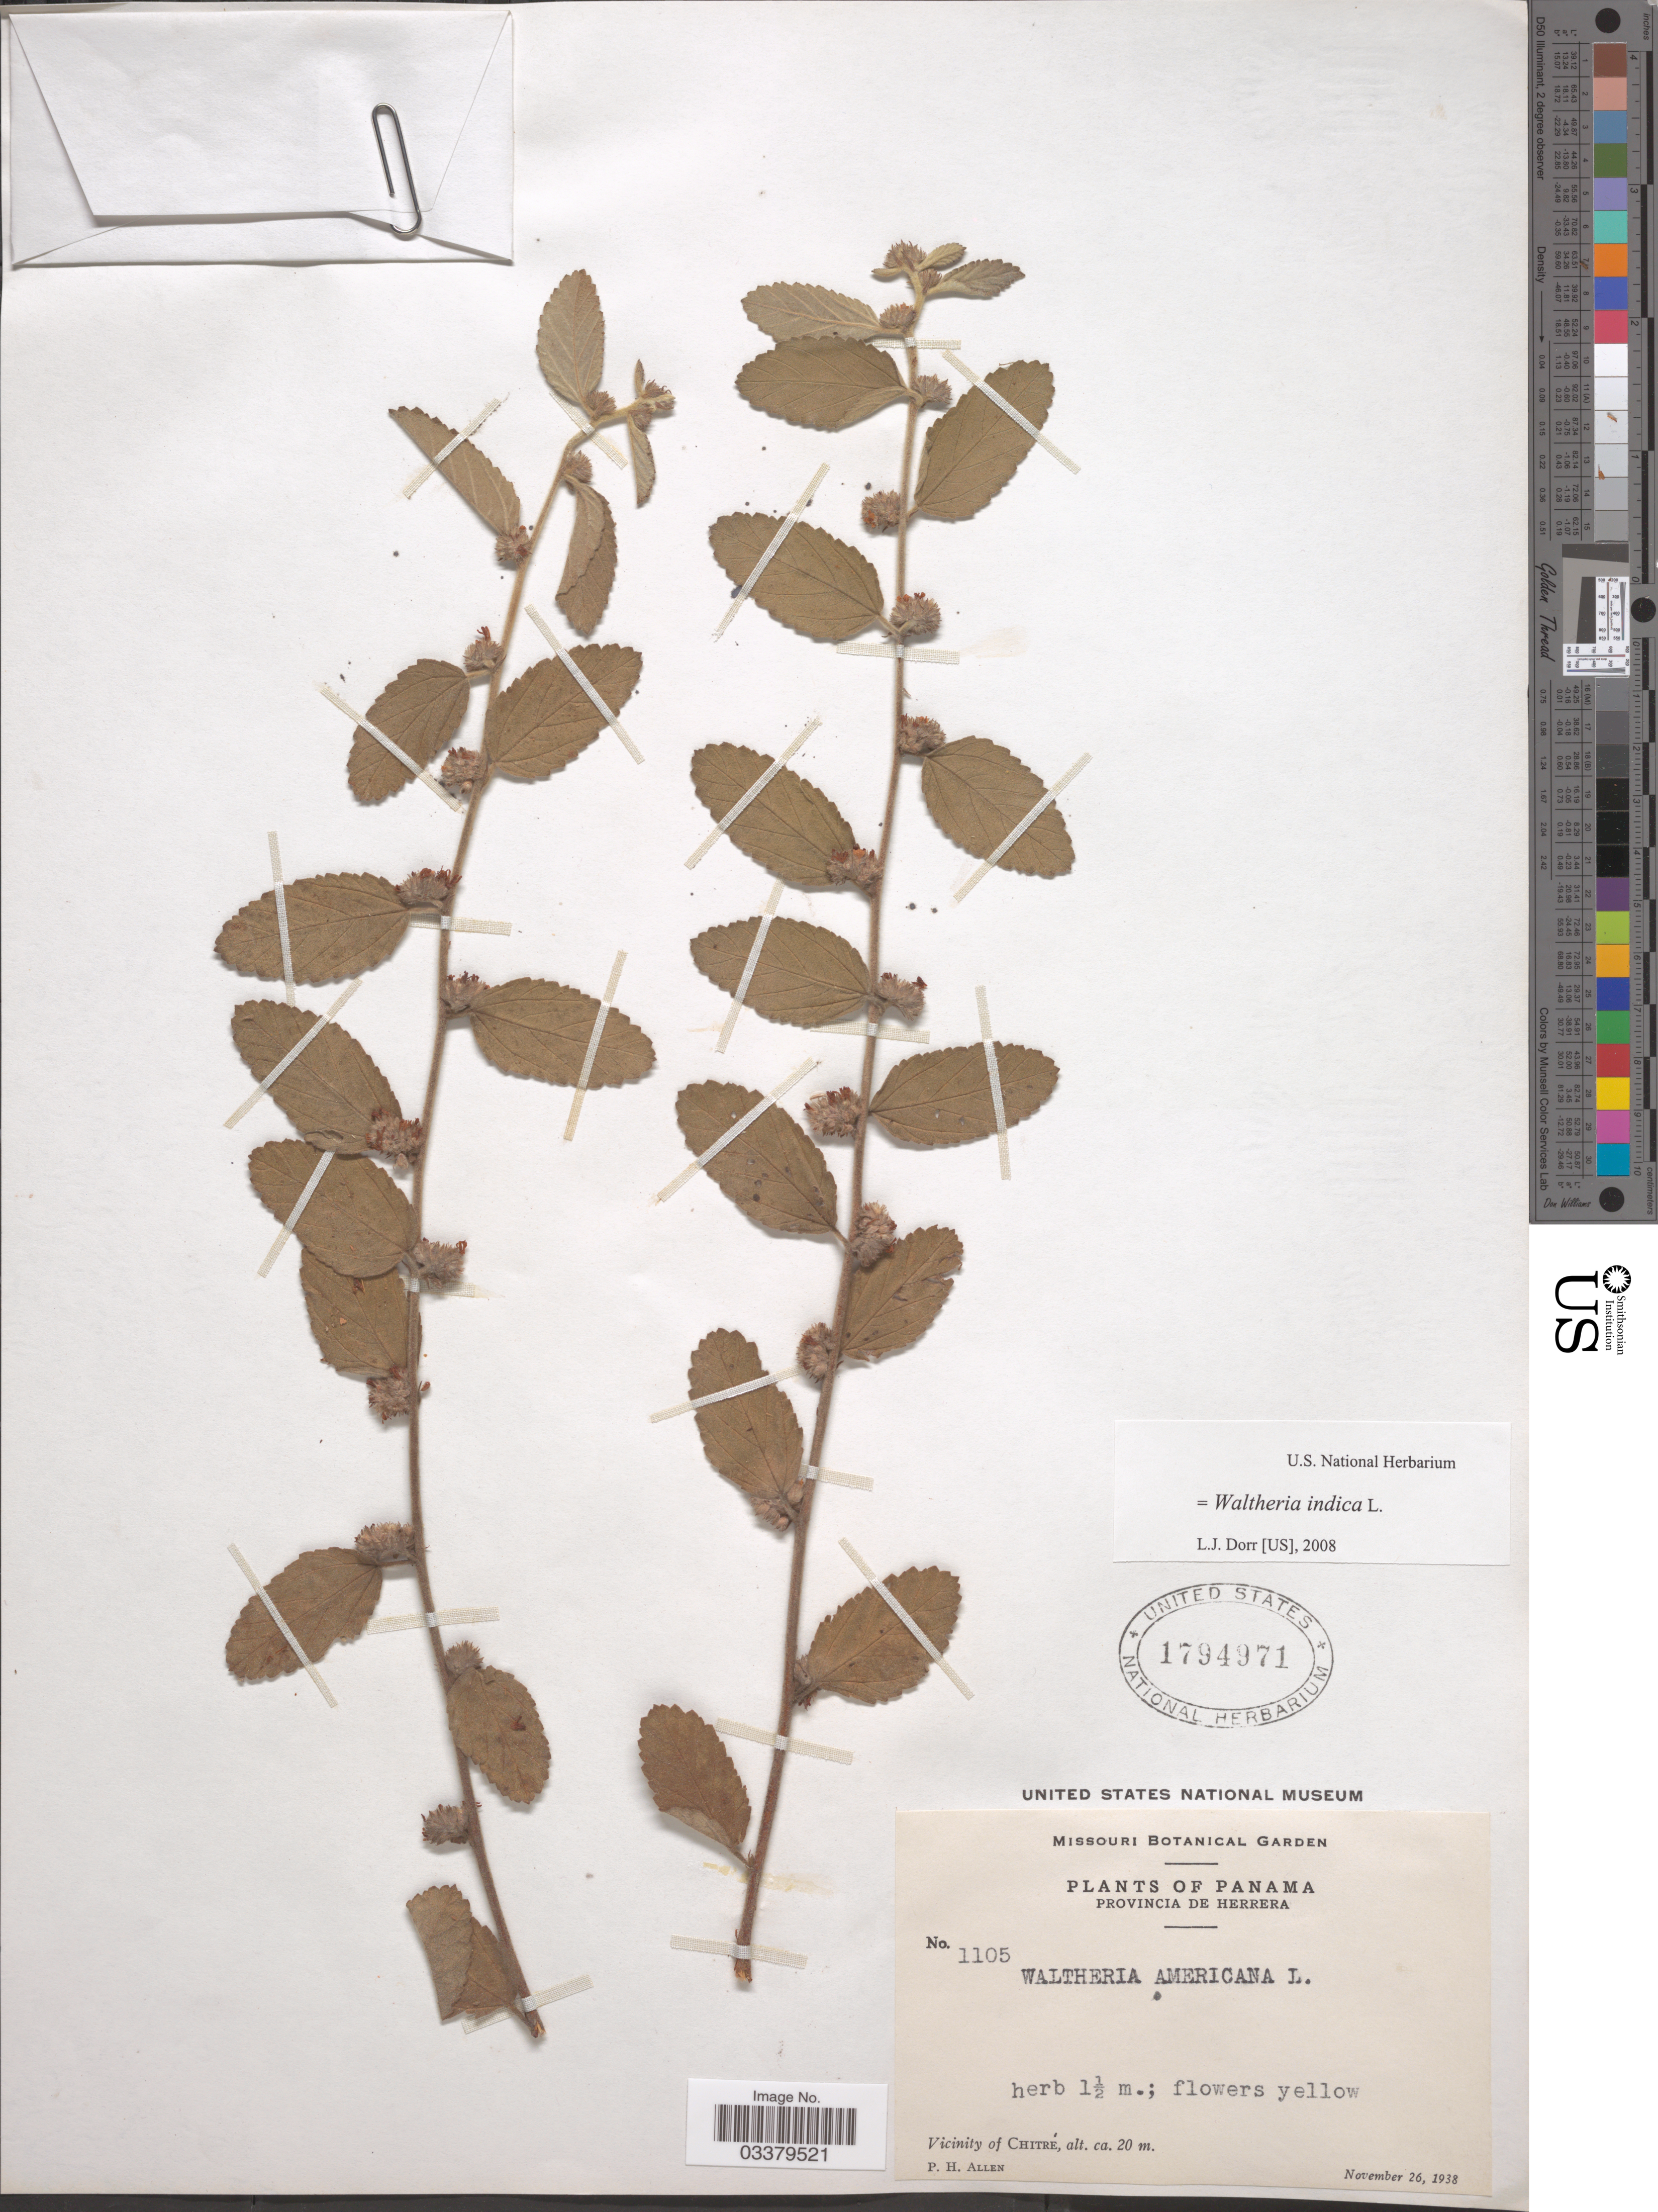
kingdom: Plantae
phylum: Tracheophyta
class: Magnoliopsida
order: Malvales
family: Malvaceae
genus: Waltheria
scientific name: Waltheria indica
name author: L.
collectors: P. H. Allen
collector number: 1105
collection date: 1938-11-26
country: Panama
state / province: Herrera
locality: Vicinity of Chitré.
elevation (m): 20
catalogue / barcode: US 1794971